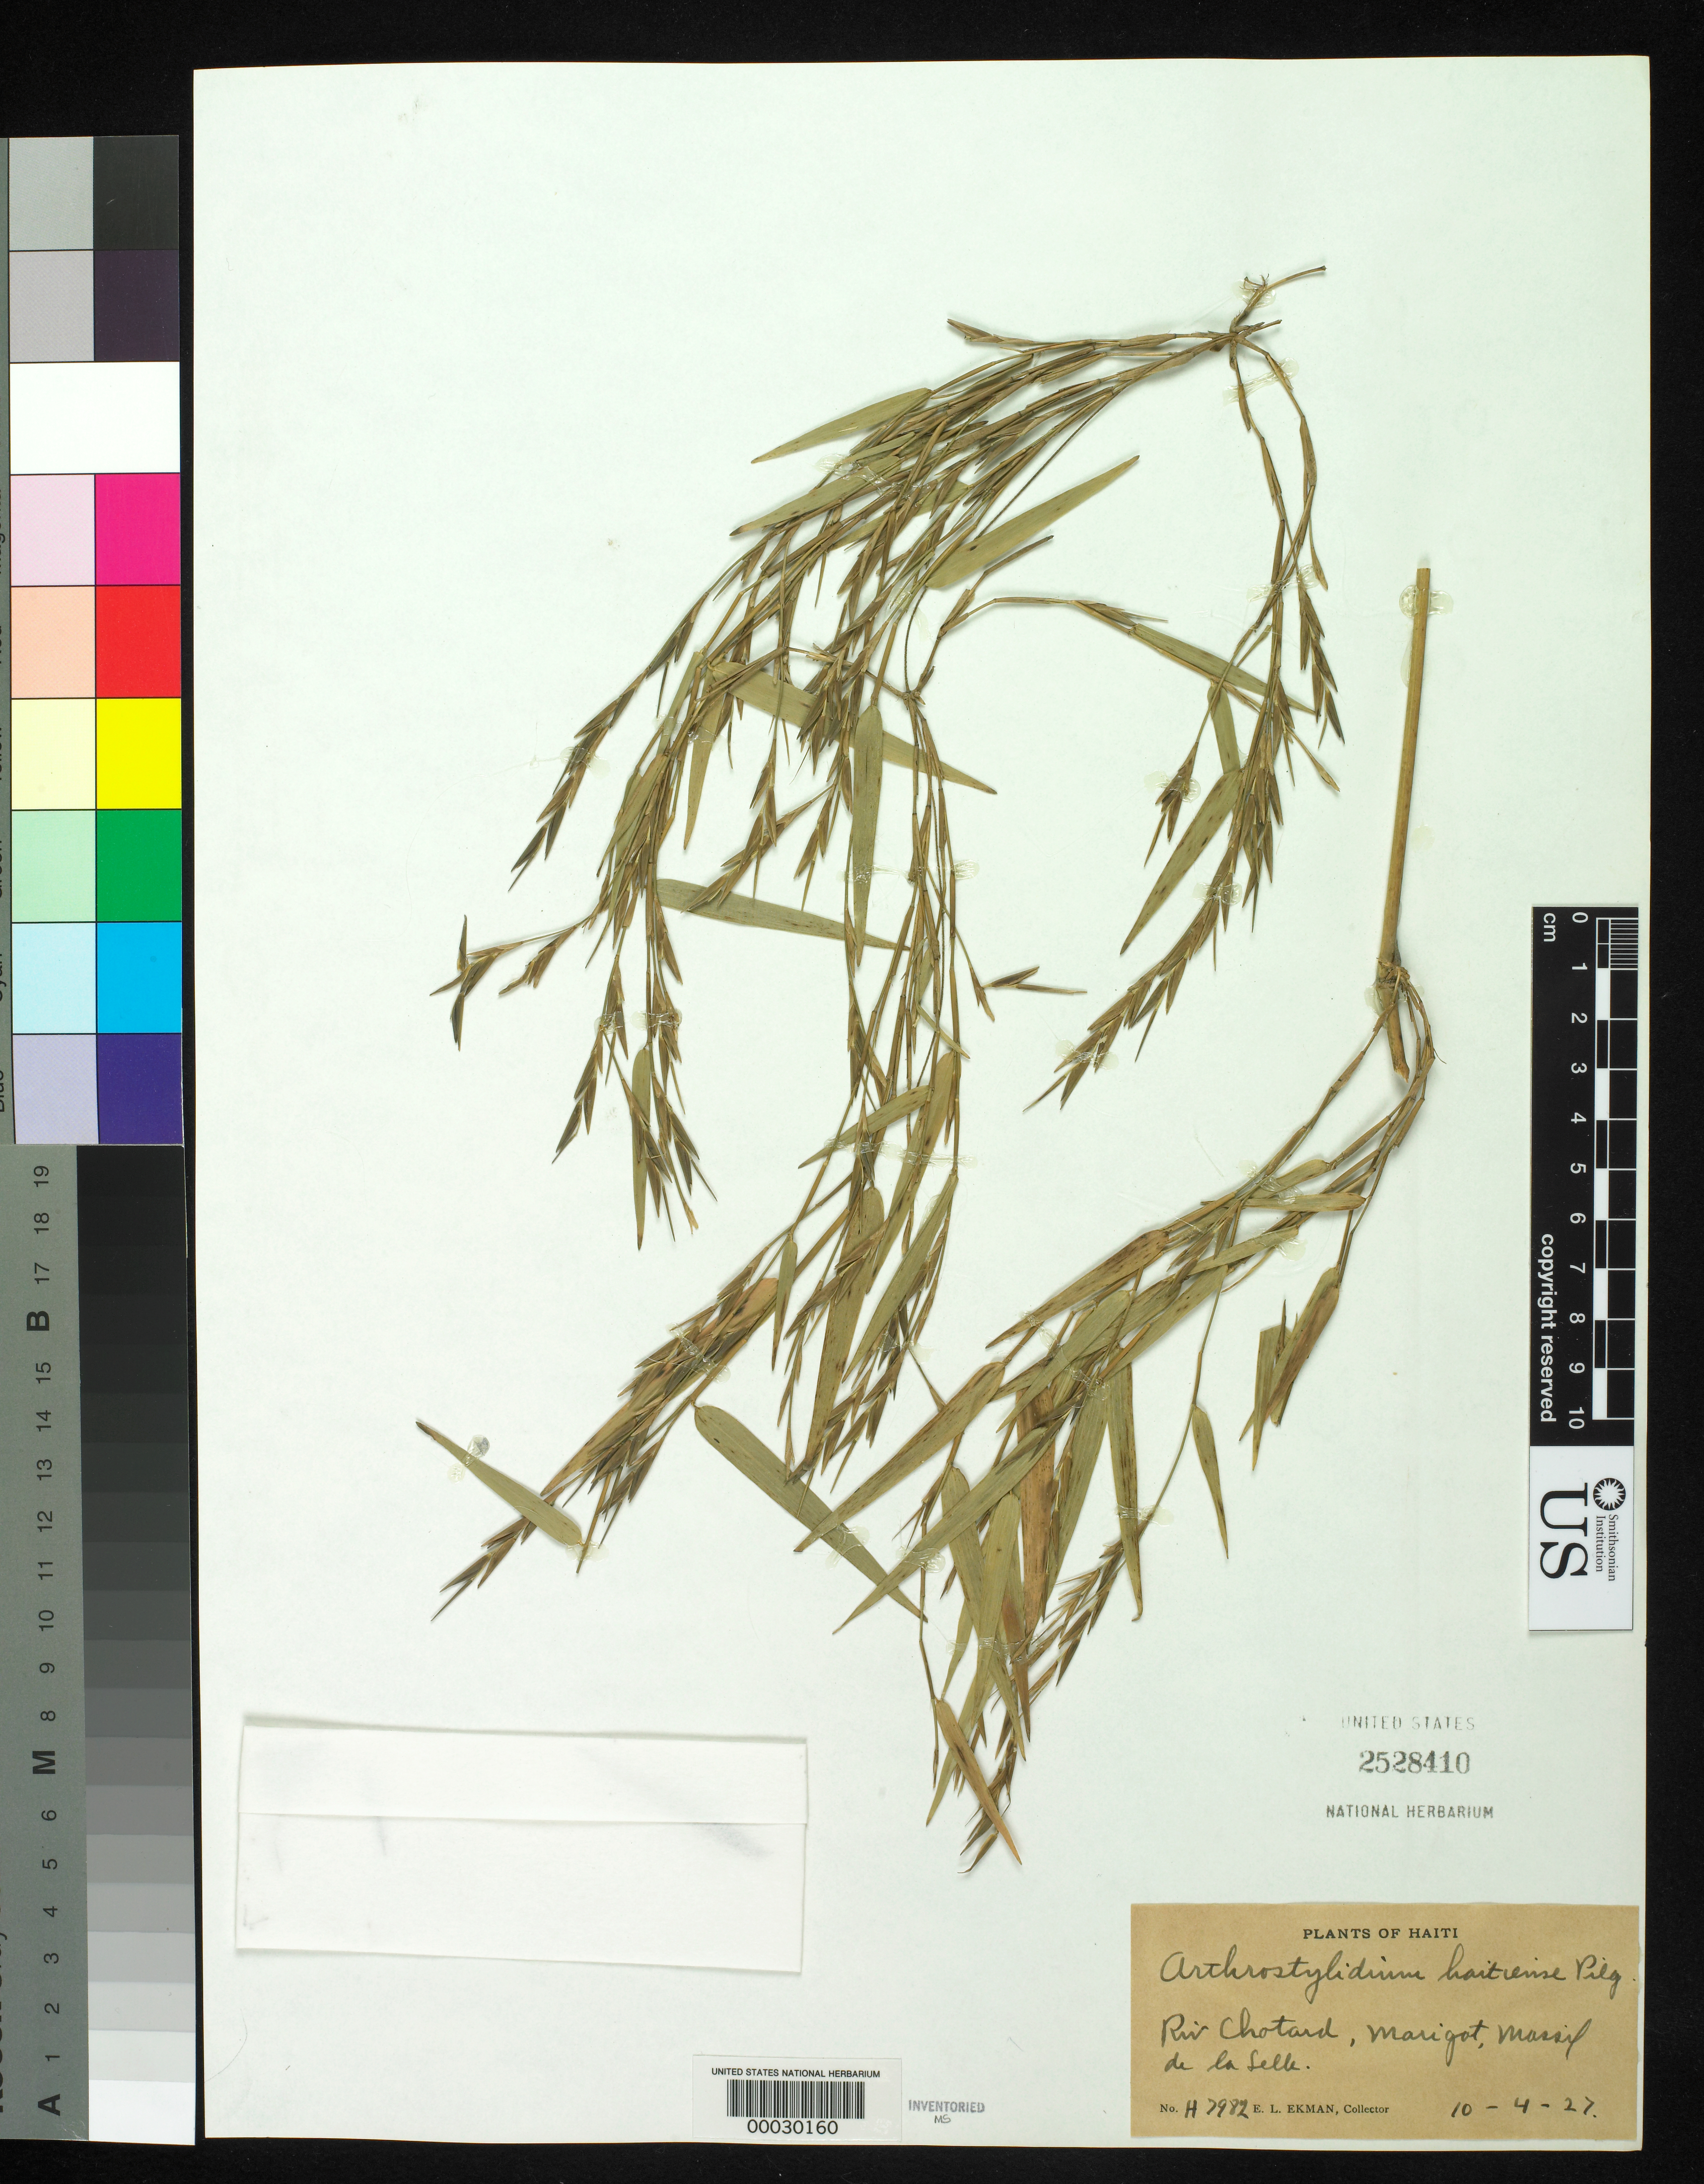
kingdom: Plantae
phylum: Tracheophyta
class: Liliopsida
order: Poales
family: Poaceae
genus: Arthrostylidium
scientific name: Arthrostylidium ekmanii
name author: Hitchc.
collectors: E. L. Ekman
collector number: H-7982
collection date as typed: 10 Apr 1927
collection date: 1927-04-10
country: Haiti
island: Hispaniola Island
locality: Massif de la selle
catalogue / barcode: US 2528410